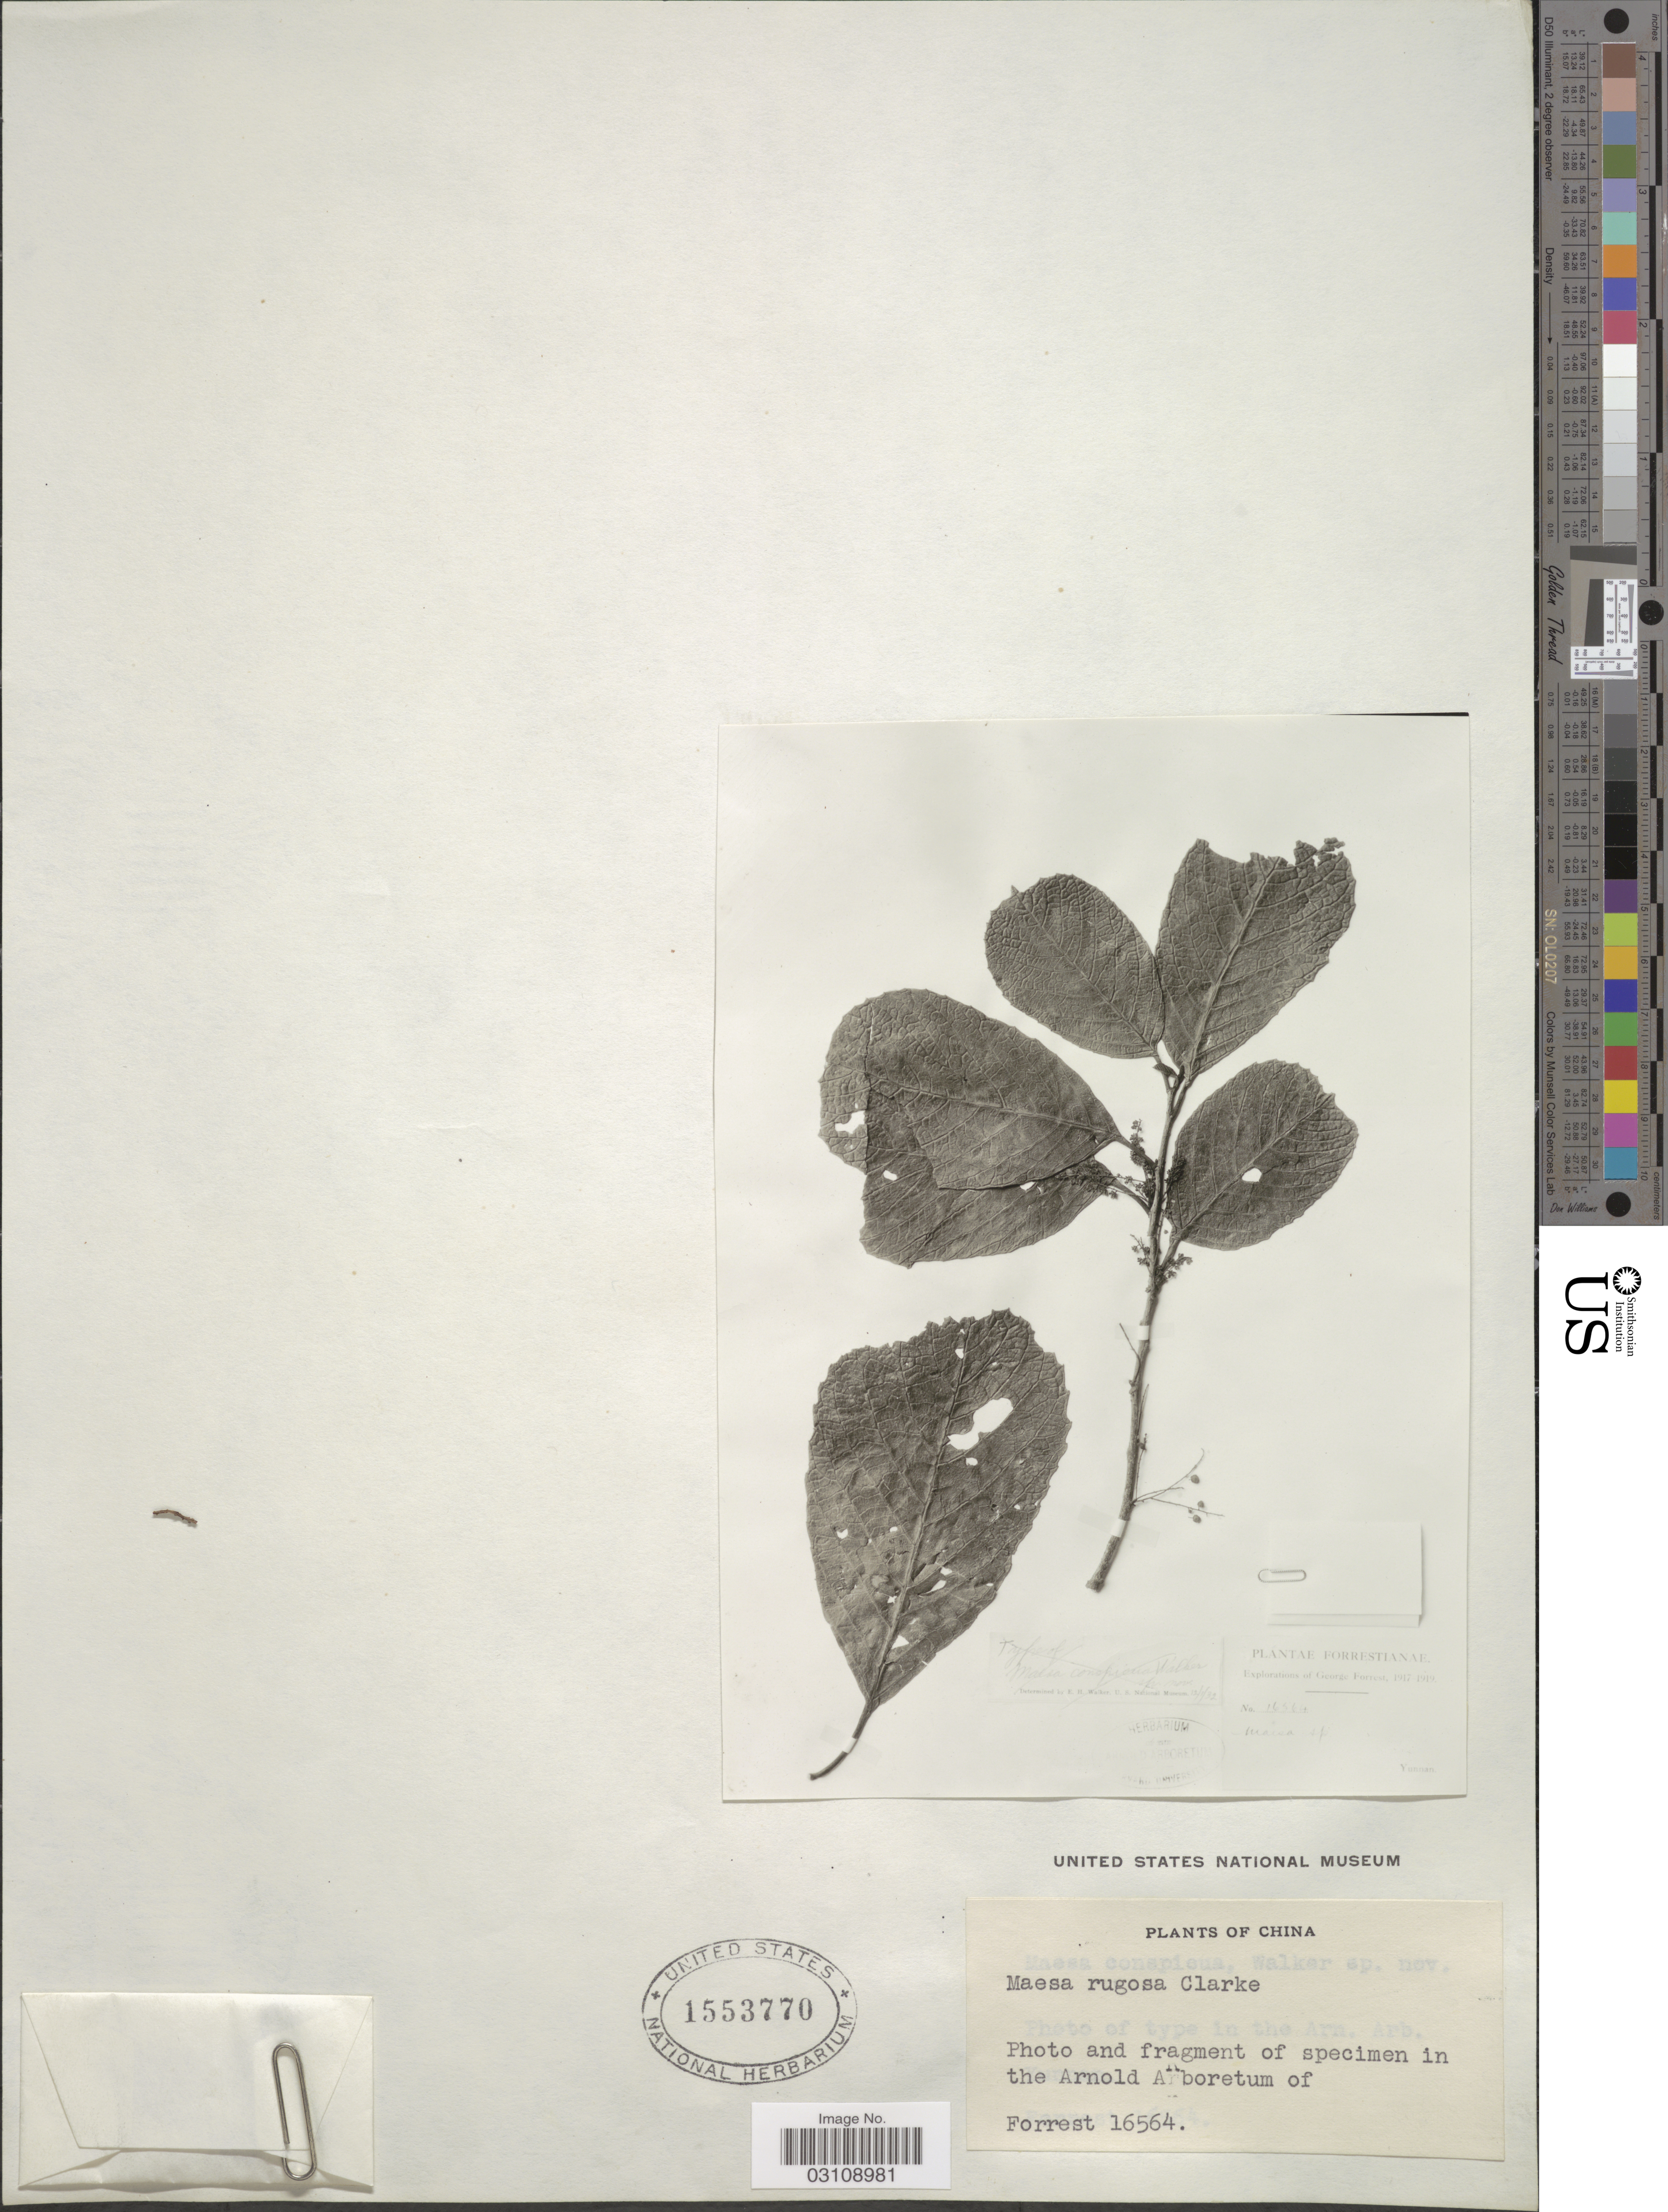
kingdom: Plantae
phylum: Tracheophyta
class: Magnoliopsida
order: Ericales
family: Primulaceae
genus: Maesa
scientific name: Maesa rugosa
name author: C.B. Clarke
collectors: G. Forrest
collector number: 16564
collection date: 1917/1919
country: China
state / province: Yunnan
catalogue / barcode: US 1553770